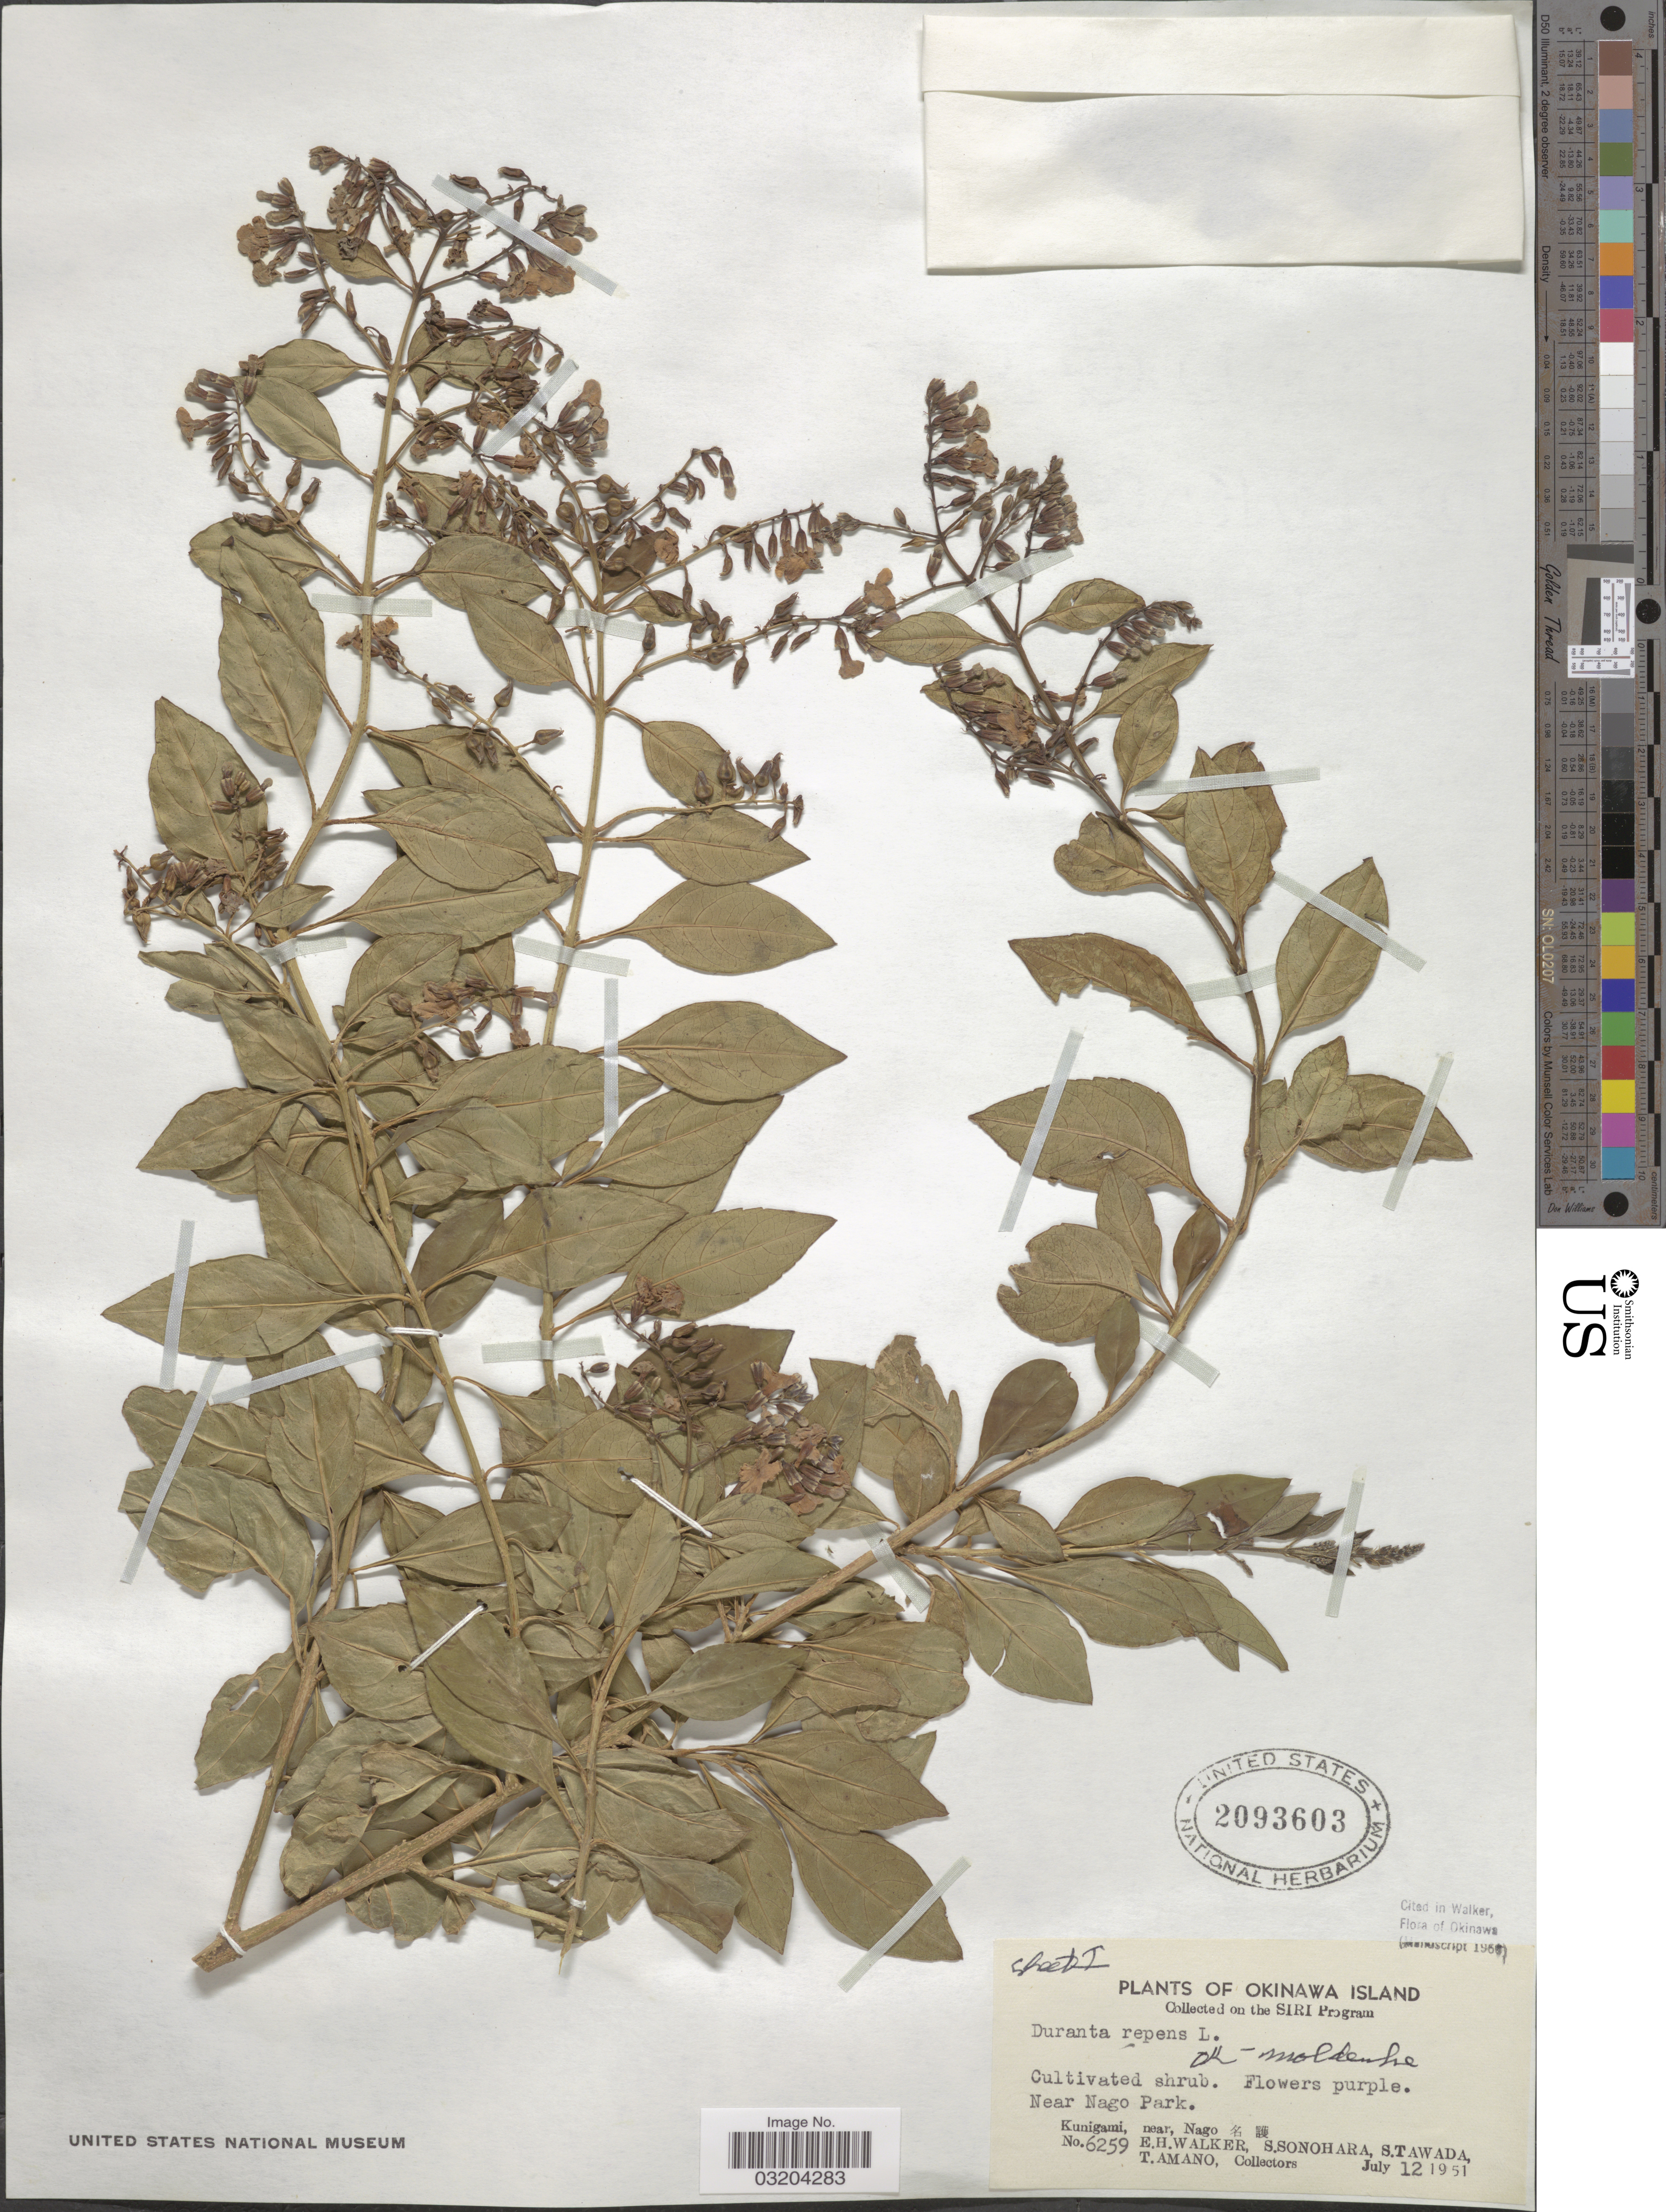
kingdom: Plantae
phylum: Tracheophyta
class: Magnoliopsida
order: Lamiales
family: Verbenaceae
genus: Duranta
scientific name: Duranta erecta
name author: L.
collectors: E. H. Walker, S. Sonohara, S. Tawada & T. Amano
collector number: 6259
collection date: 1951-07-12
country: Japan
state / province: Okinawa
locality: Near Nago Park. Kunigami, near, Nago X.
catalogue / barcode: US 2093603